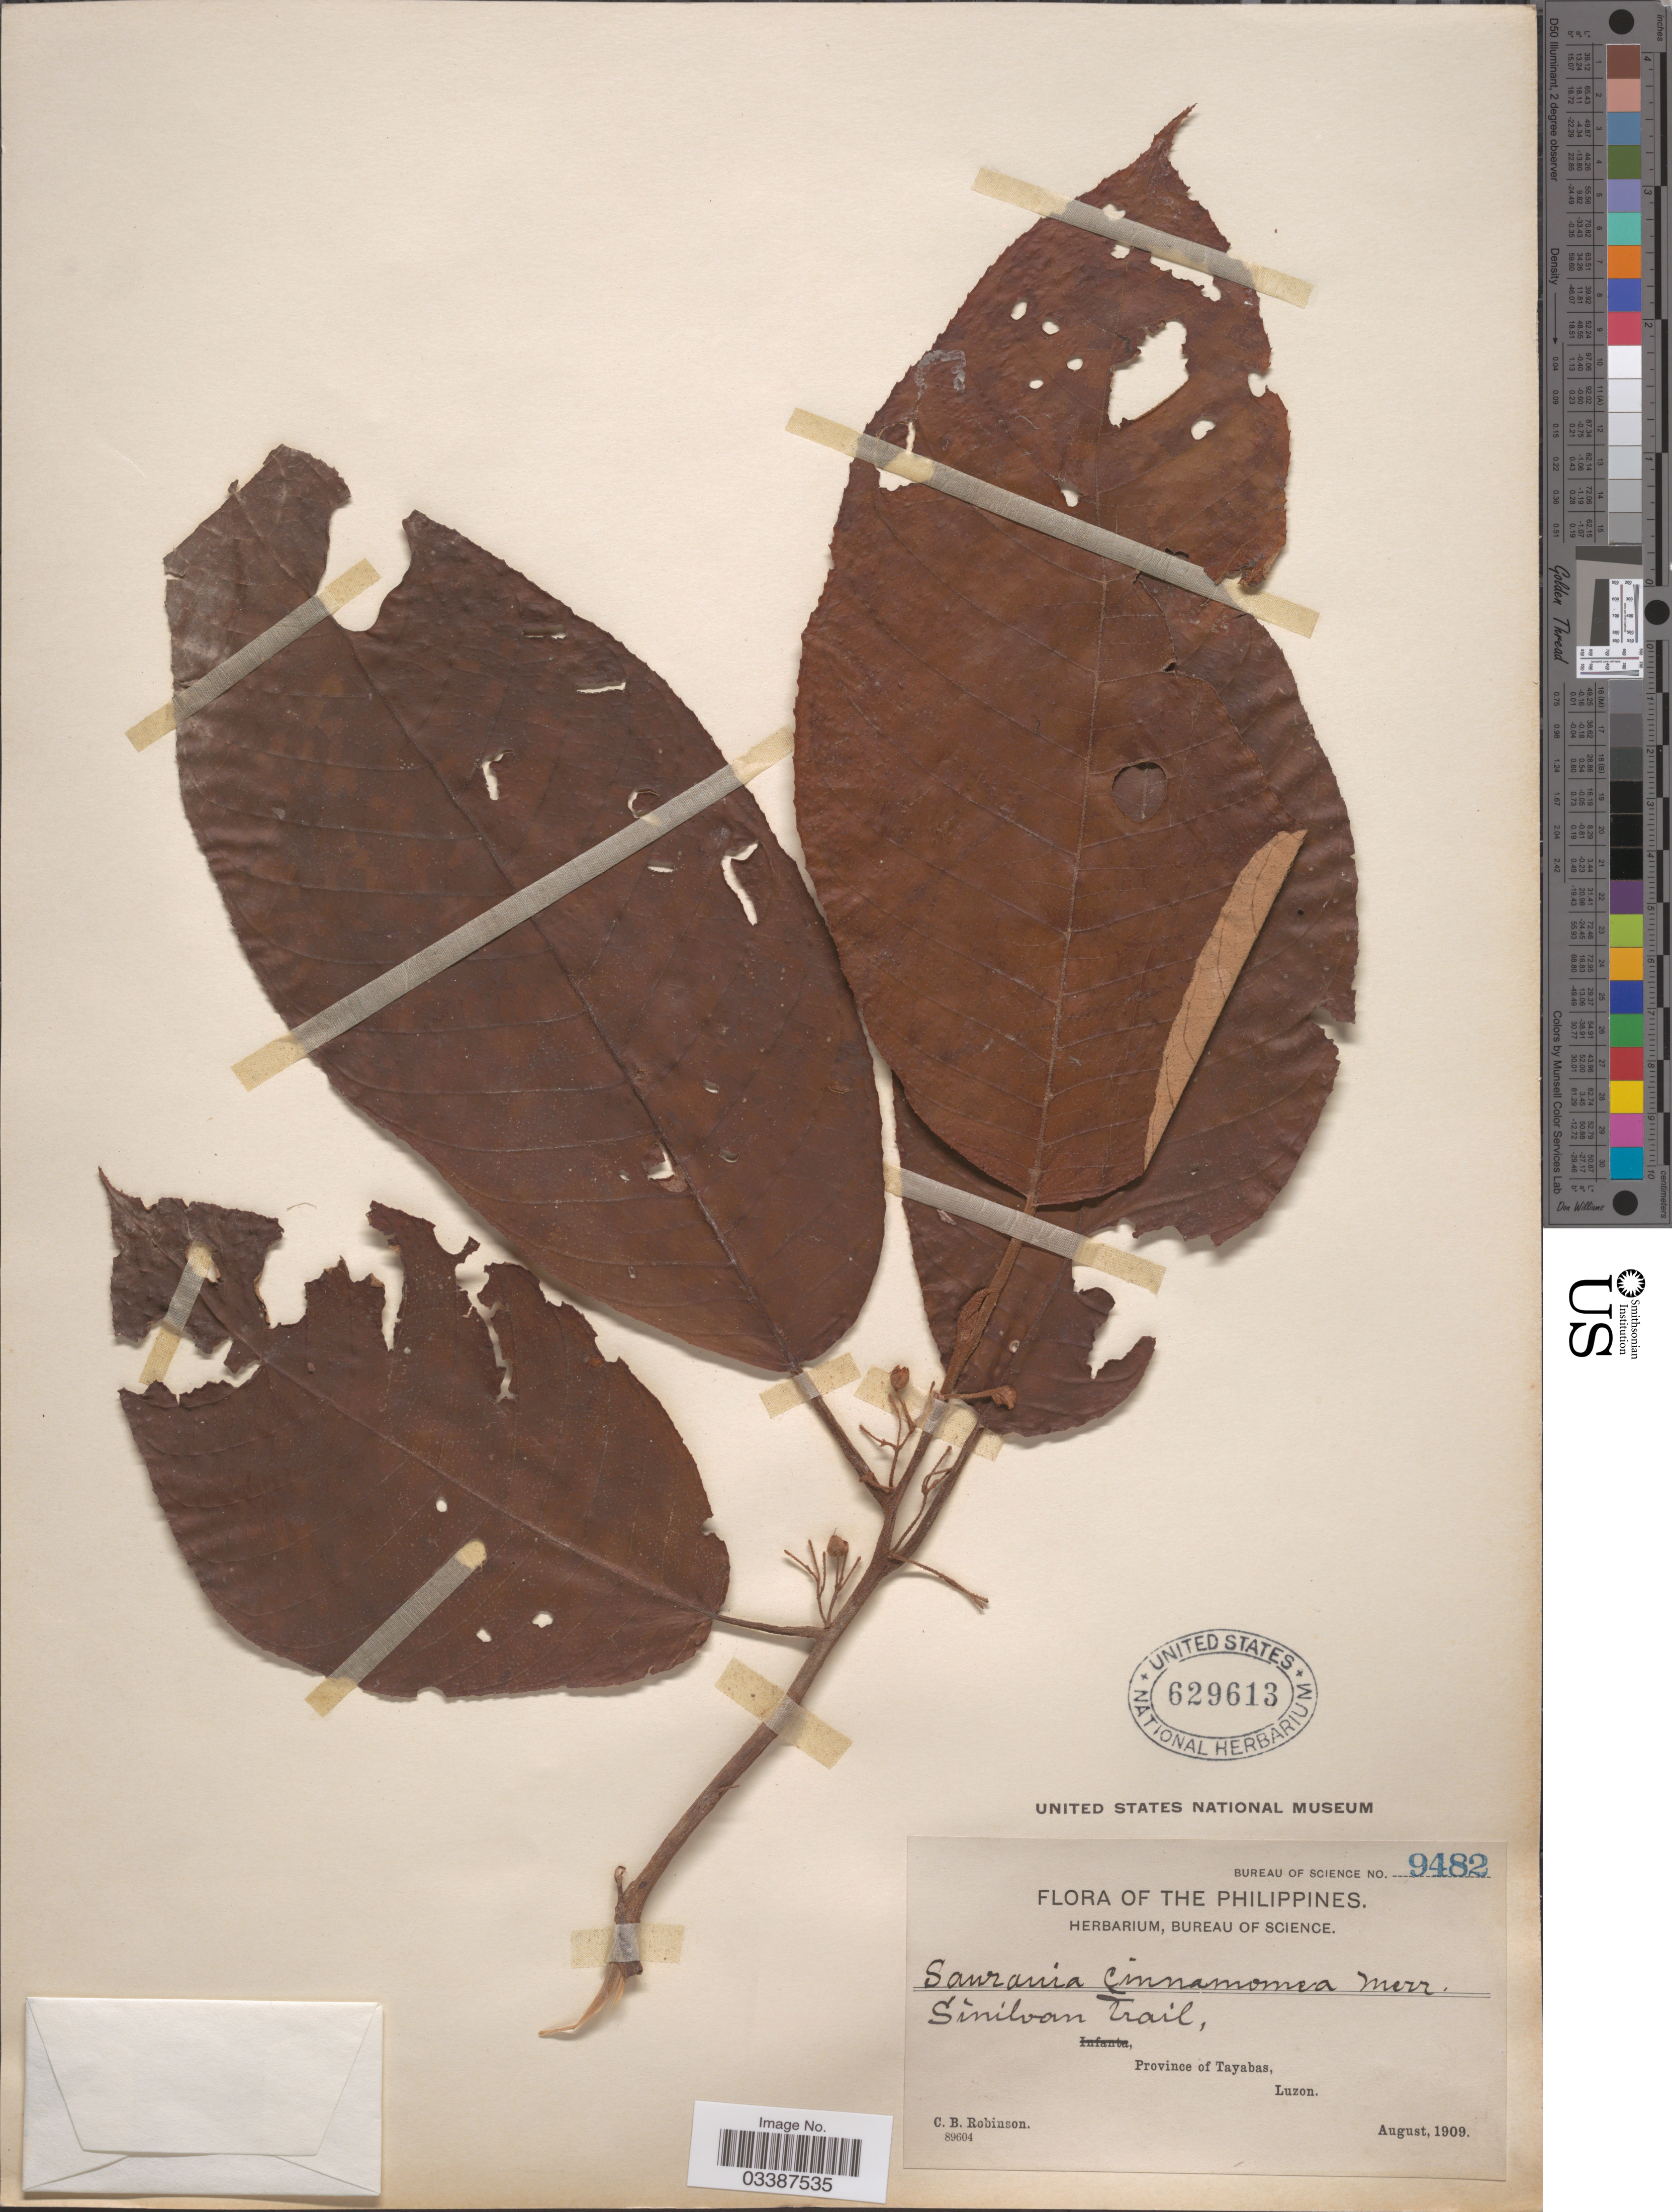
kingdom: Plantae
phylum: Tracheophyta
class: Magnoliopsida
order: Ericales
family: Actinidiaceae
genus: Saurauia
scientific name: Saurauia cinnamomea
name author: Merr.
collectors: C. Robinson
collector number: Bureau of Science 9482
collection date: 1909-08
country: Philippines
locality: Sinilvan Trail, Province of Tayabas, Luzon.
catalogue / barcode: US 629613